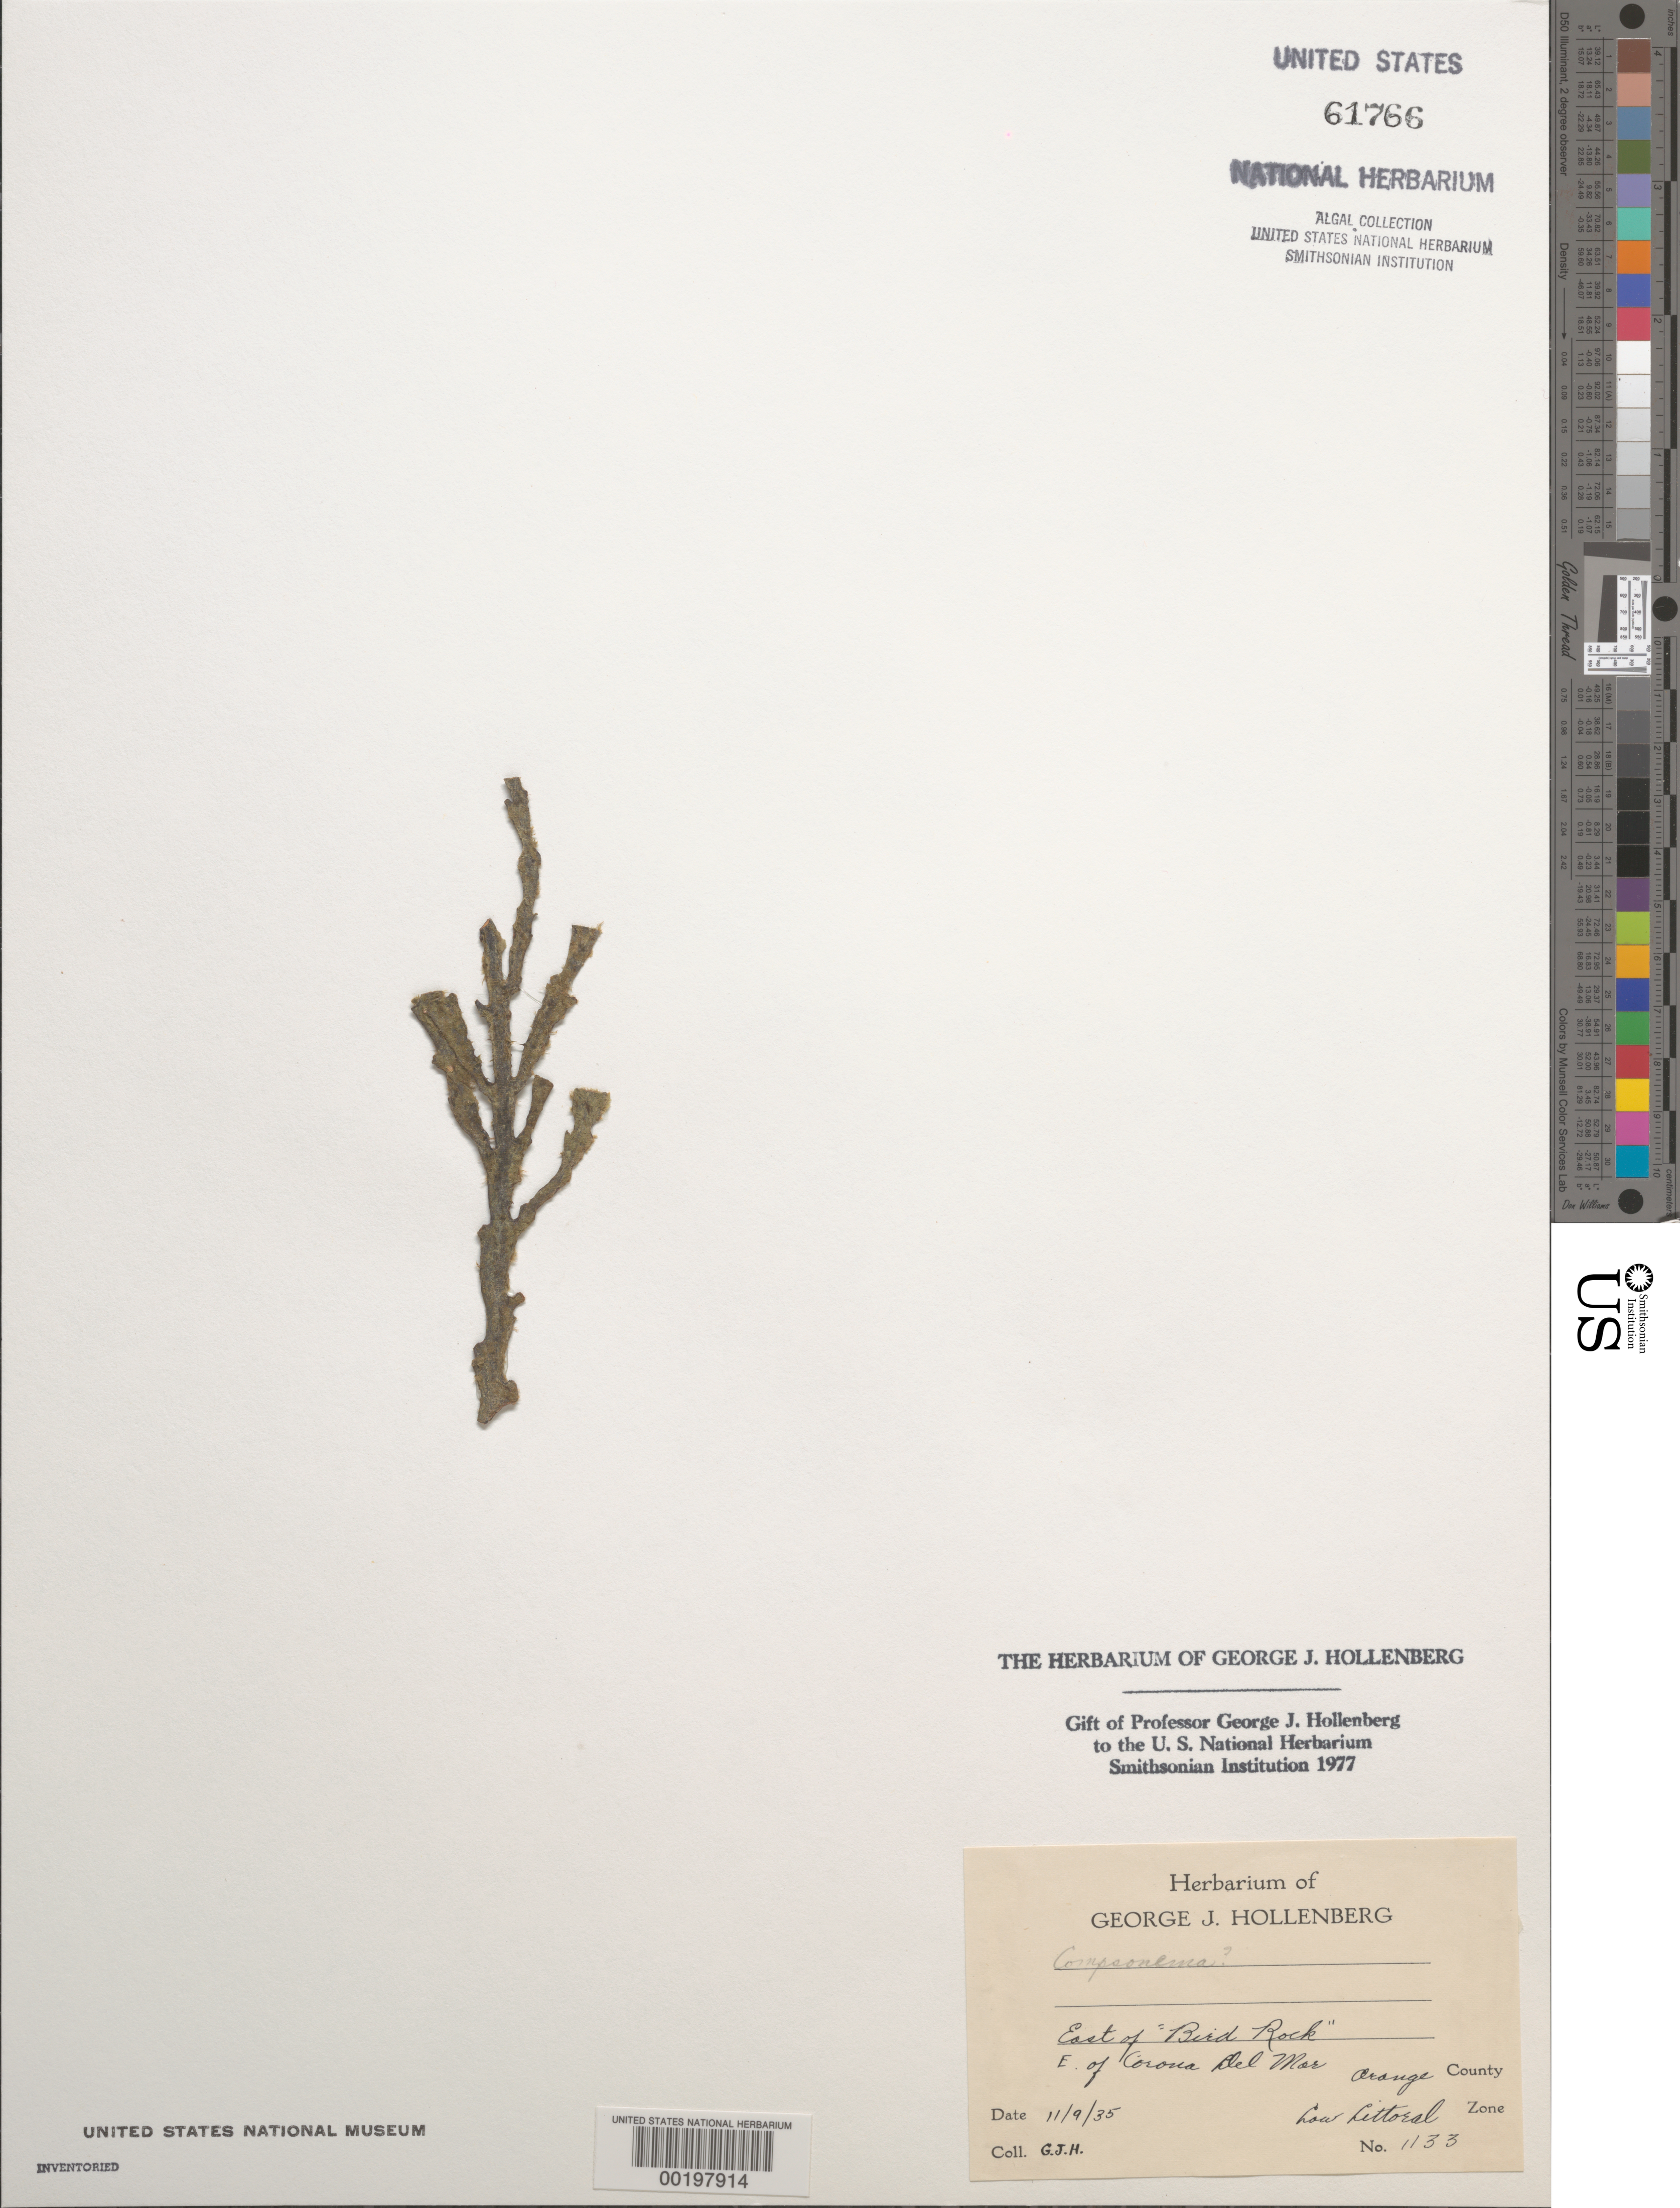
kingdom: Chromista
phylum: Ochrophyta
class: Phaeophyceae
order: Scytosiphonales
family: Scytosiphonaceae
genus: Compsonema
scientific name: Compsonema sp.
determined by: Hollenberg, George J.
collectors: G. Hollenberg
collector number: GJH 1133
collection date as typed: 09 Nov 1935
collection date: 1935-11-09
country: United States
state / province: California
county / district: Orange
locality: East of Bird Rock, east of Corona del Mar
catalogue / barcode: US 61766